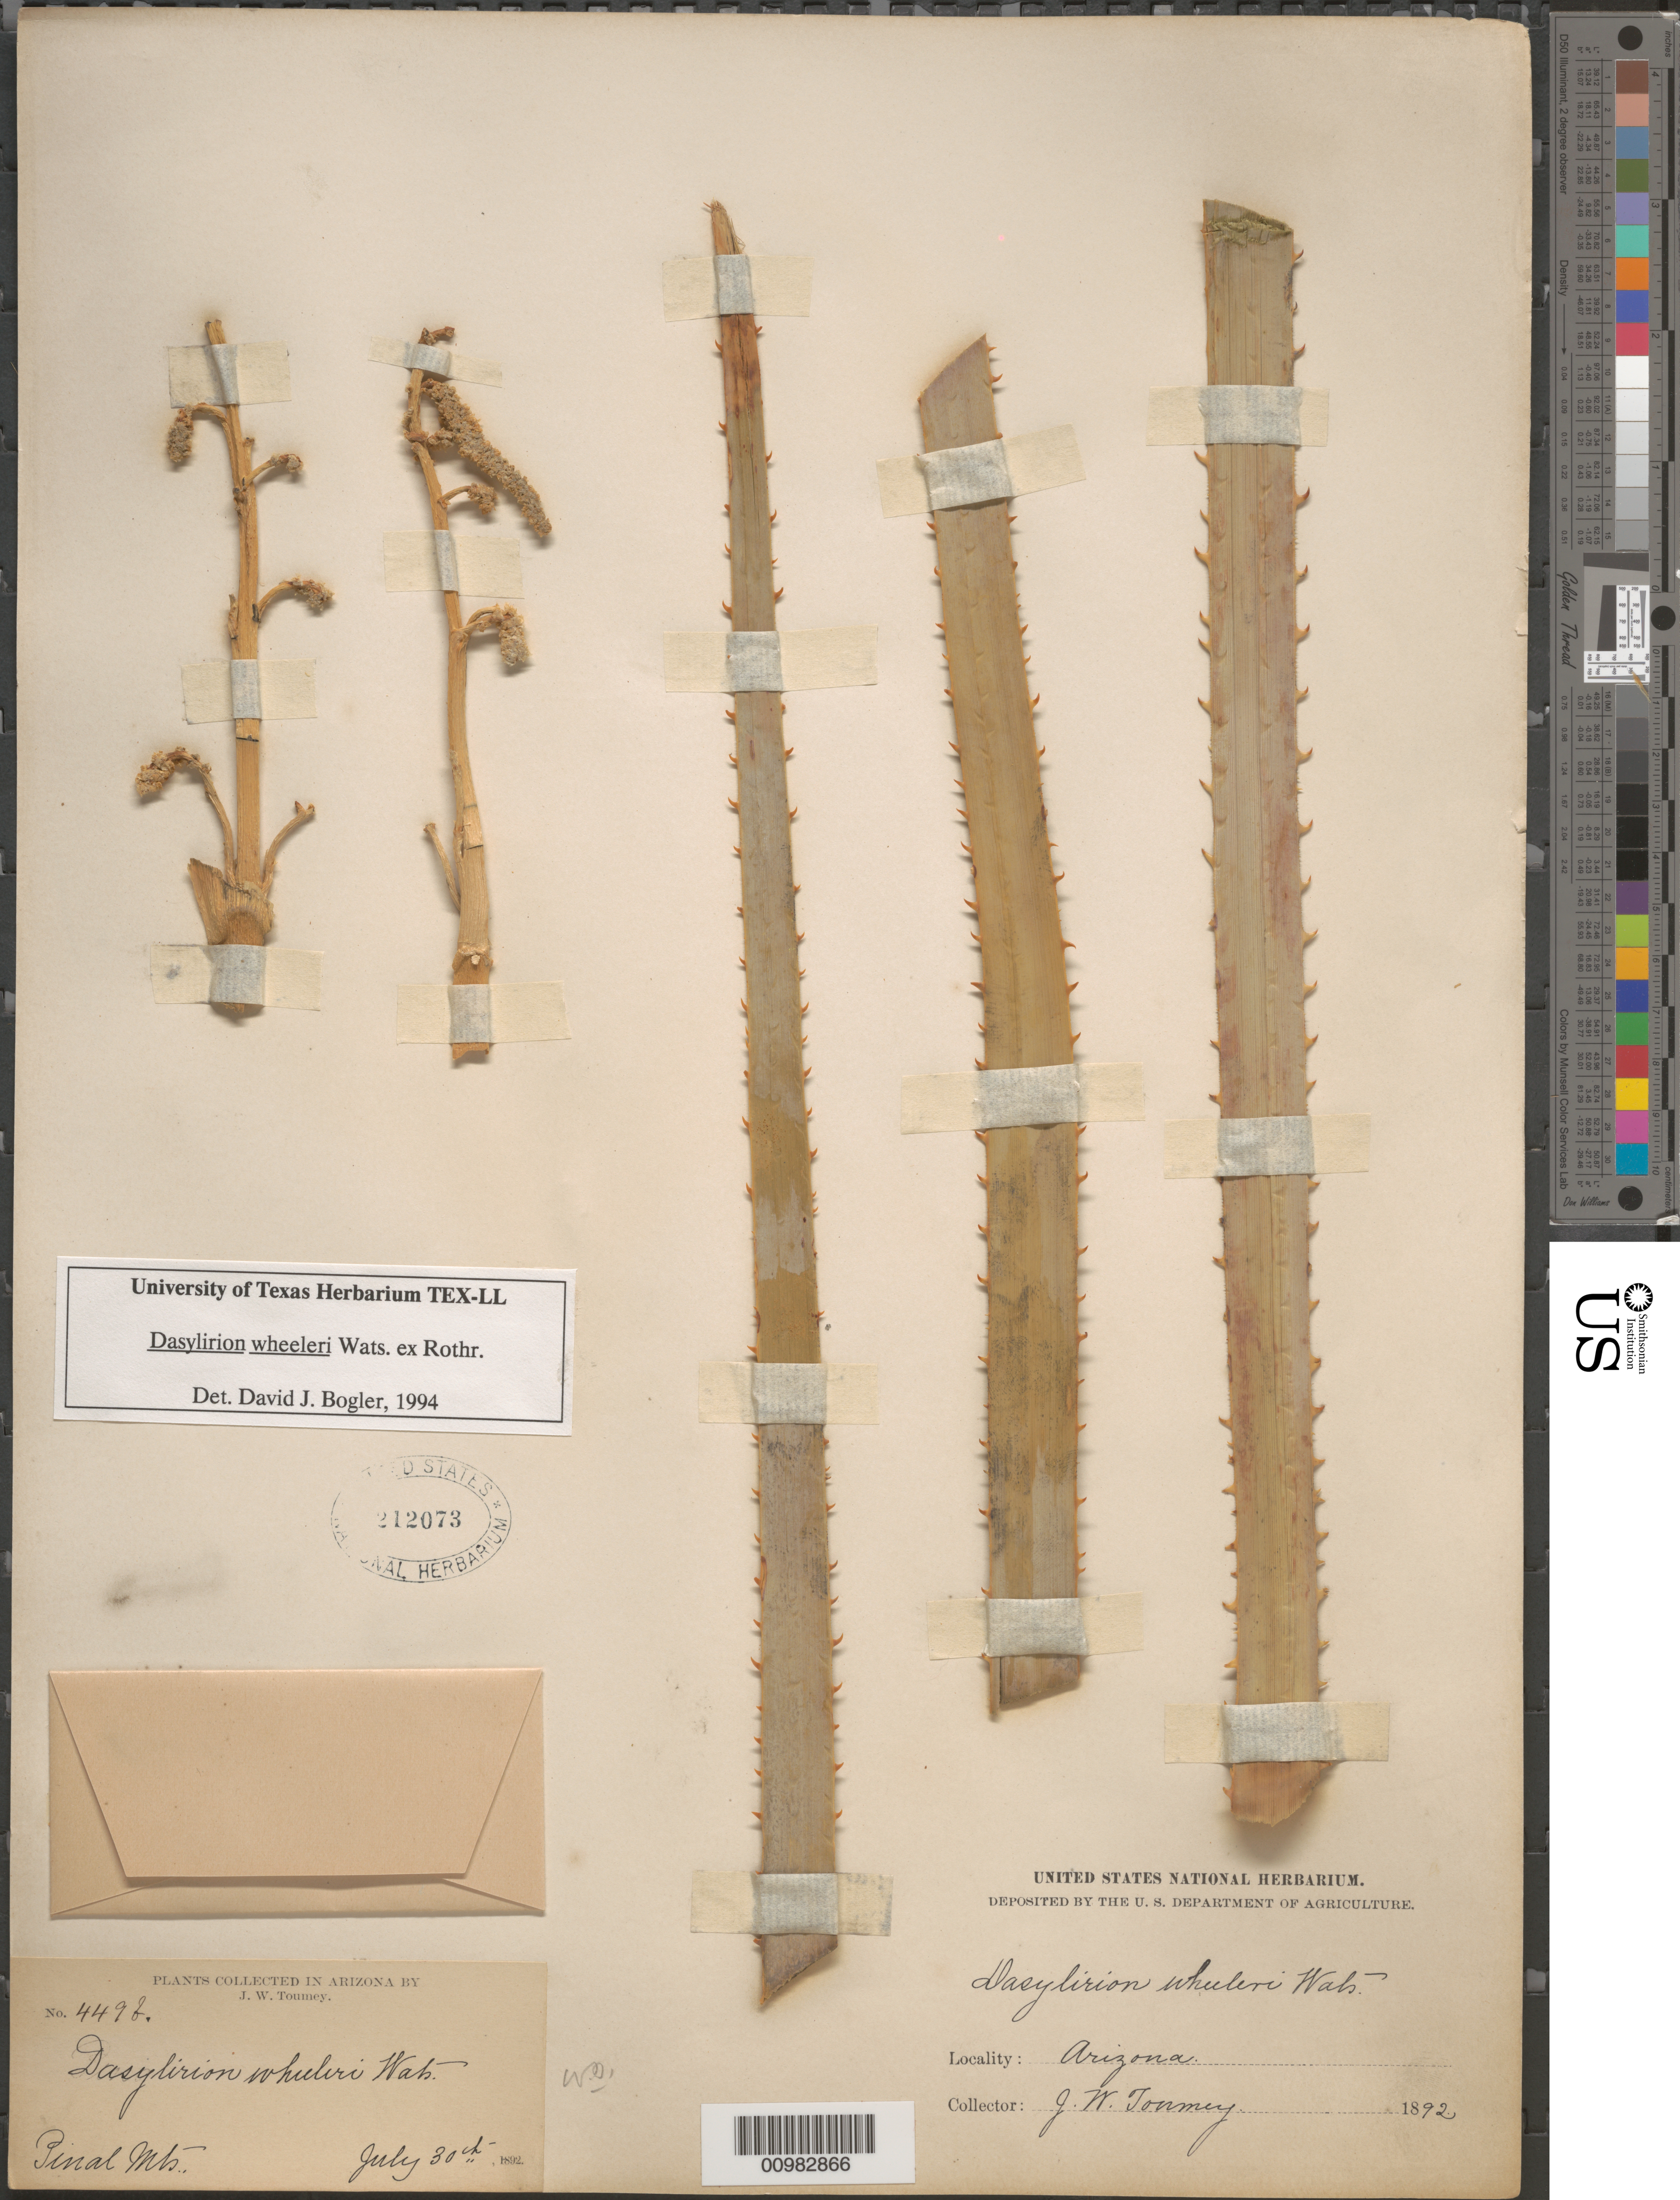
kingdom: Plantae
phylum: Tracheophyta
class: Liliopsida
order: Asparagales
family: Asparagaceae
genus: Dasylirion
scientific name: Dasylirion wheeleri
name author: S. Watson ex Rothr.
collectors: J. W. Toumey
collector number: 4492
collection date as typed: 30 Mar 1892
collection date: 1892-03-30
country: United States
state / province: Arizona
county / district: Pinal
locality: Pinal Mountains.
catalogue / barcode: US 212073